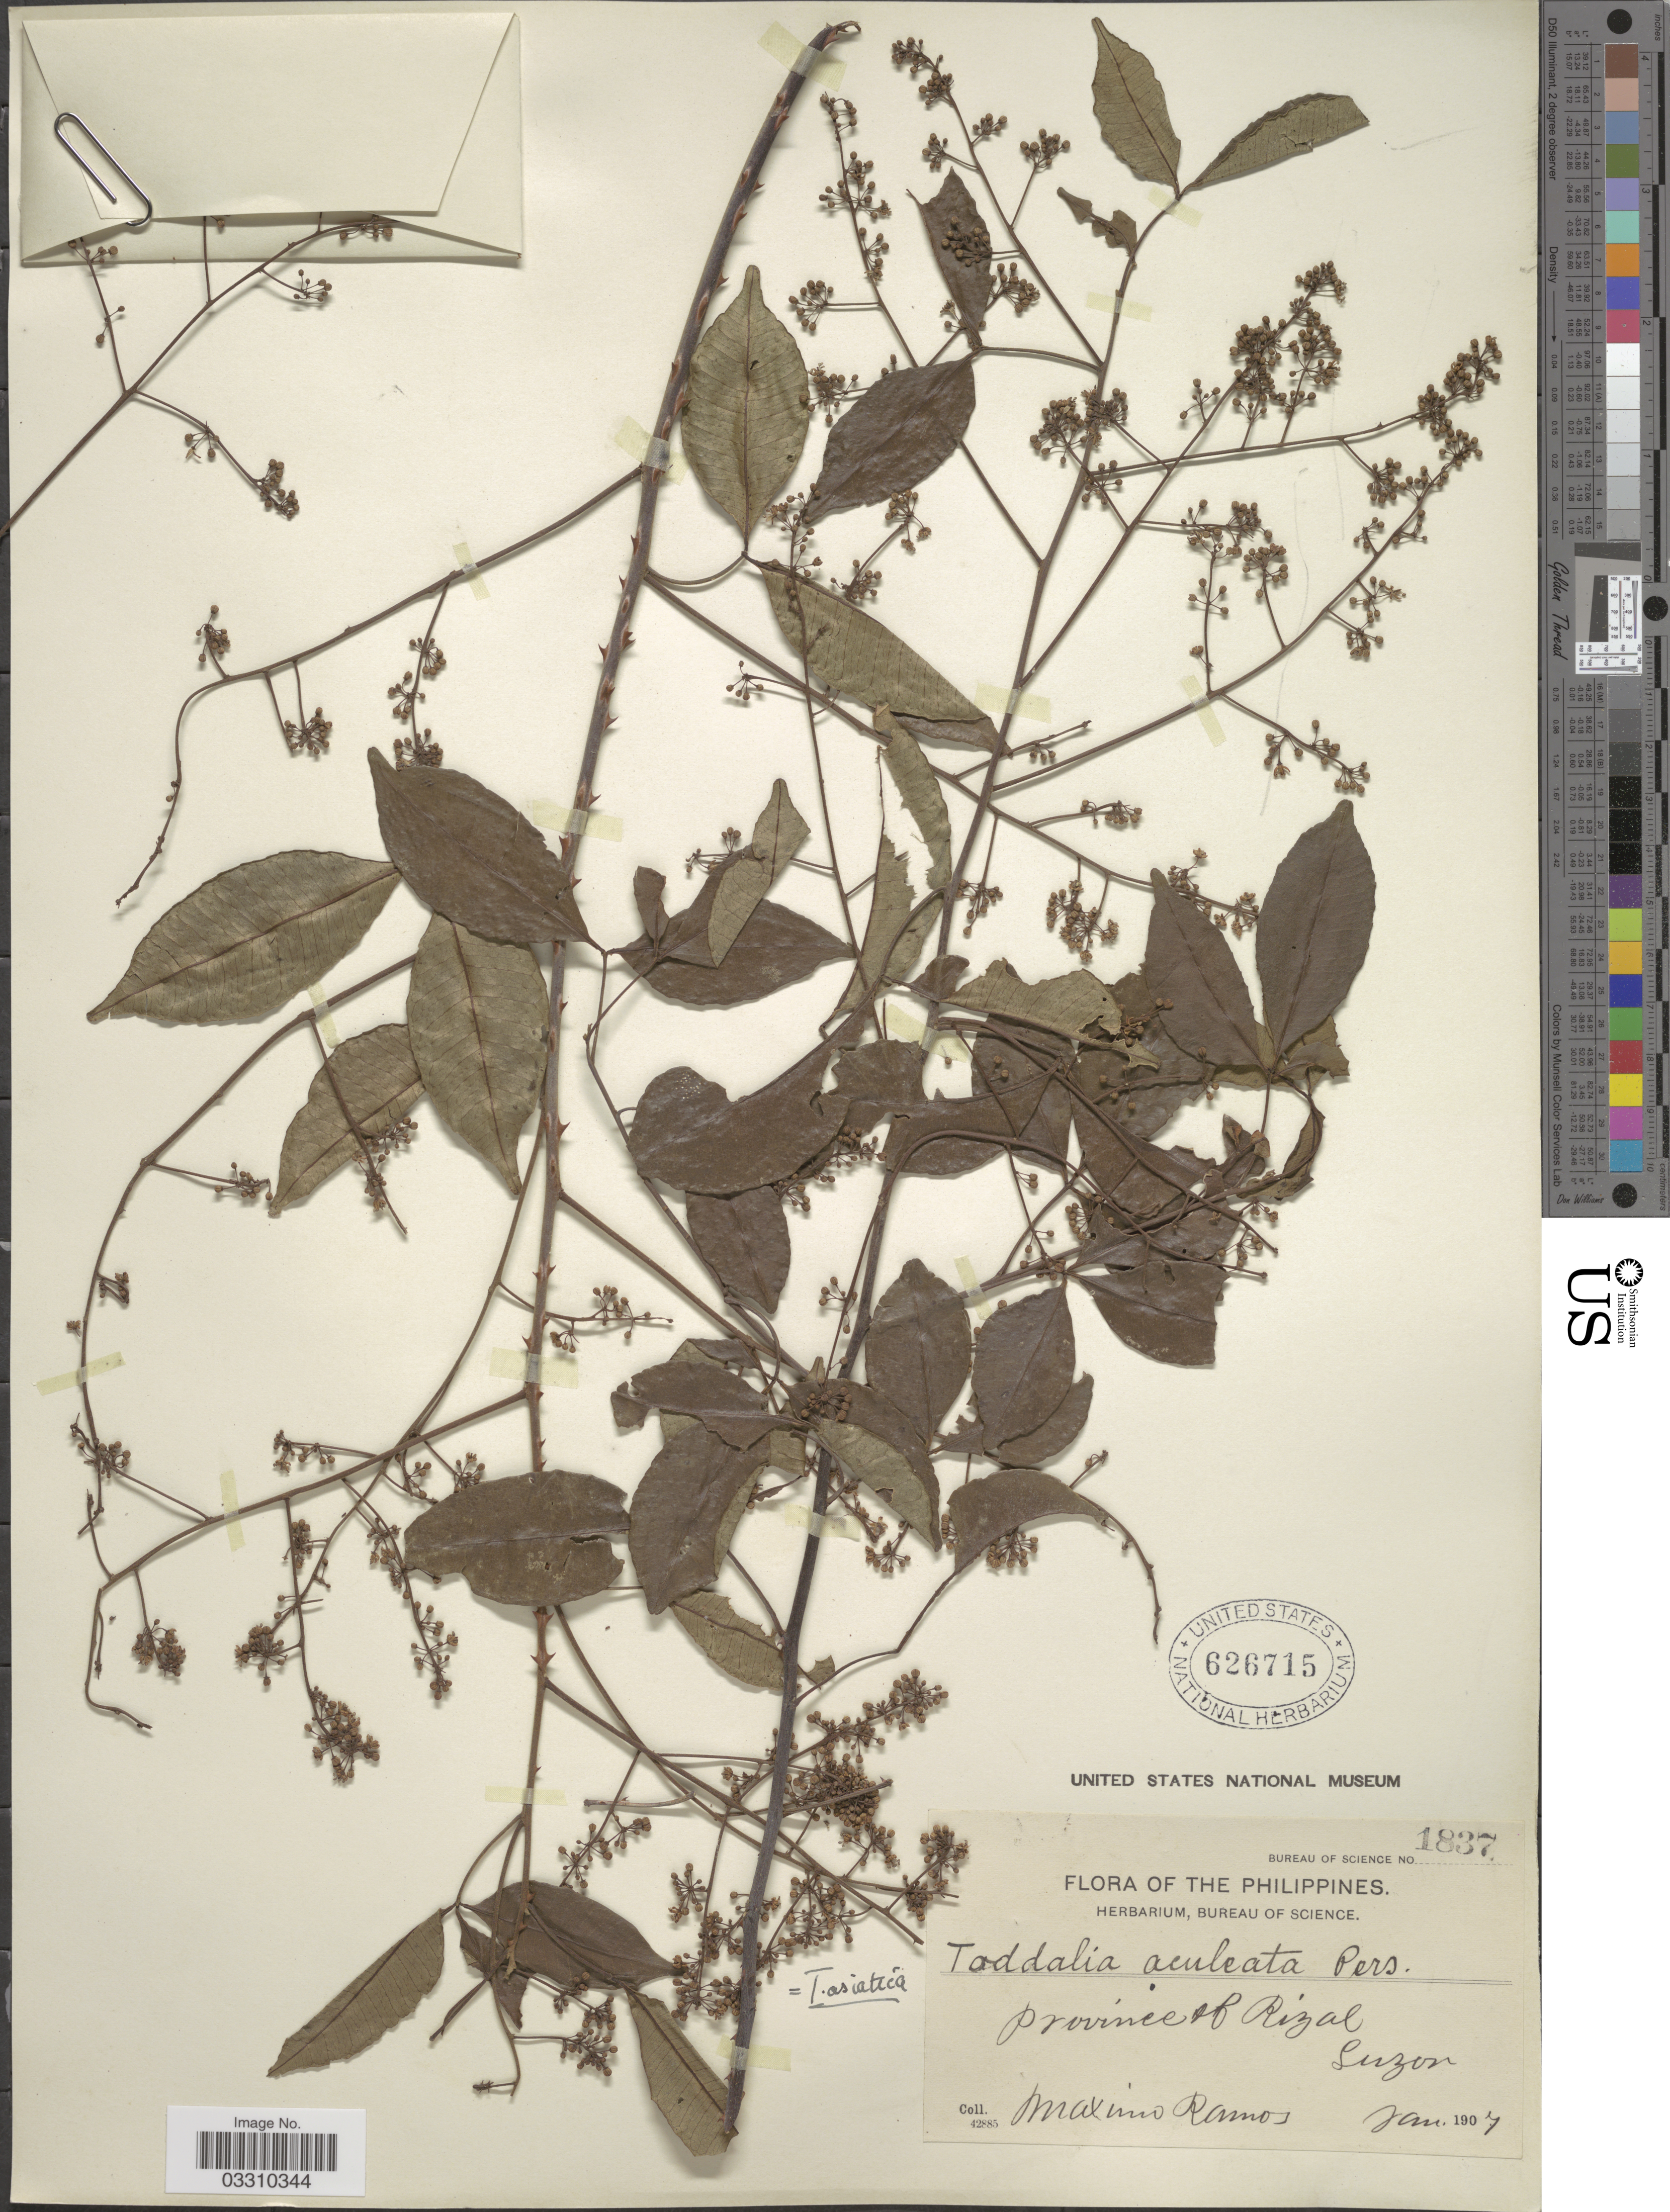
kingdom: Plantae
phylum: Tracheophyta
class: Magnoliopsida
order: Sapindales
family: Rutaceae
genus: Zanthoxylum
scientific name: Zanthoxylum asiaticum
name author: (L.) Appelhans et al.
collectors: M. Ramos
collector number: Bureau of Science 1837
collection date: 1907-01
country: Philippines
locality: Province of Rizal, Luzon.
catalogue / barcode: US 626715